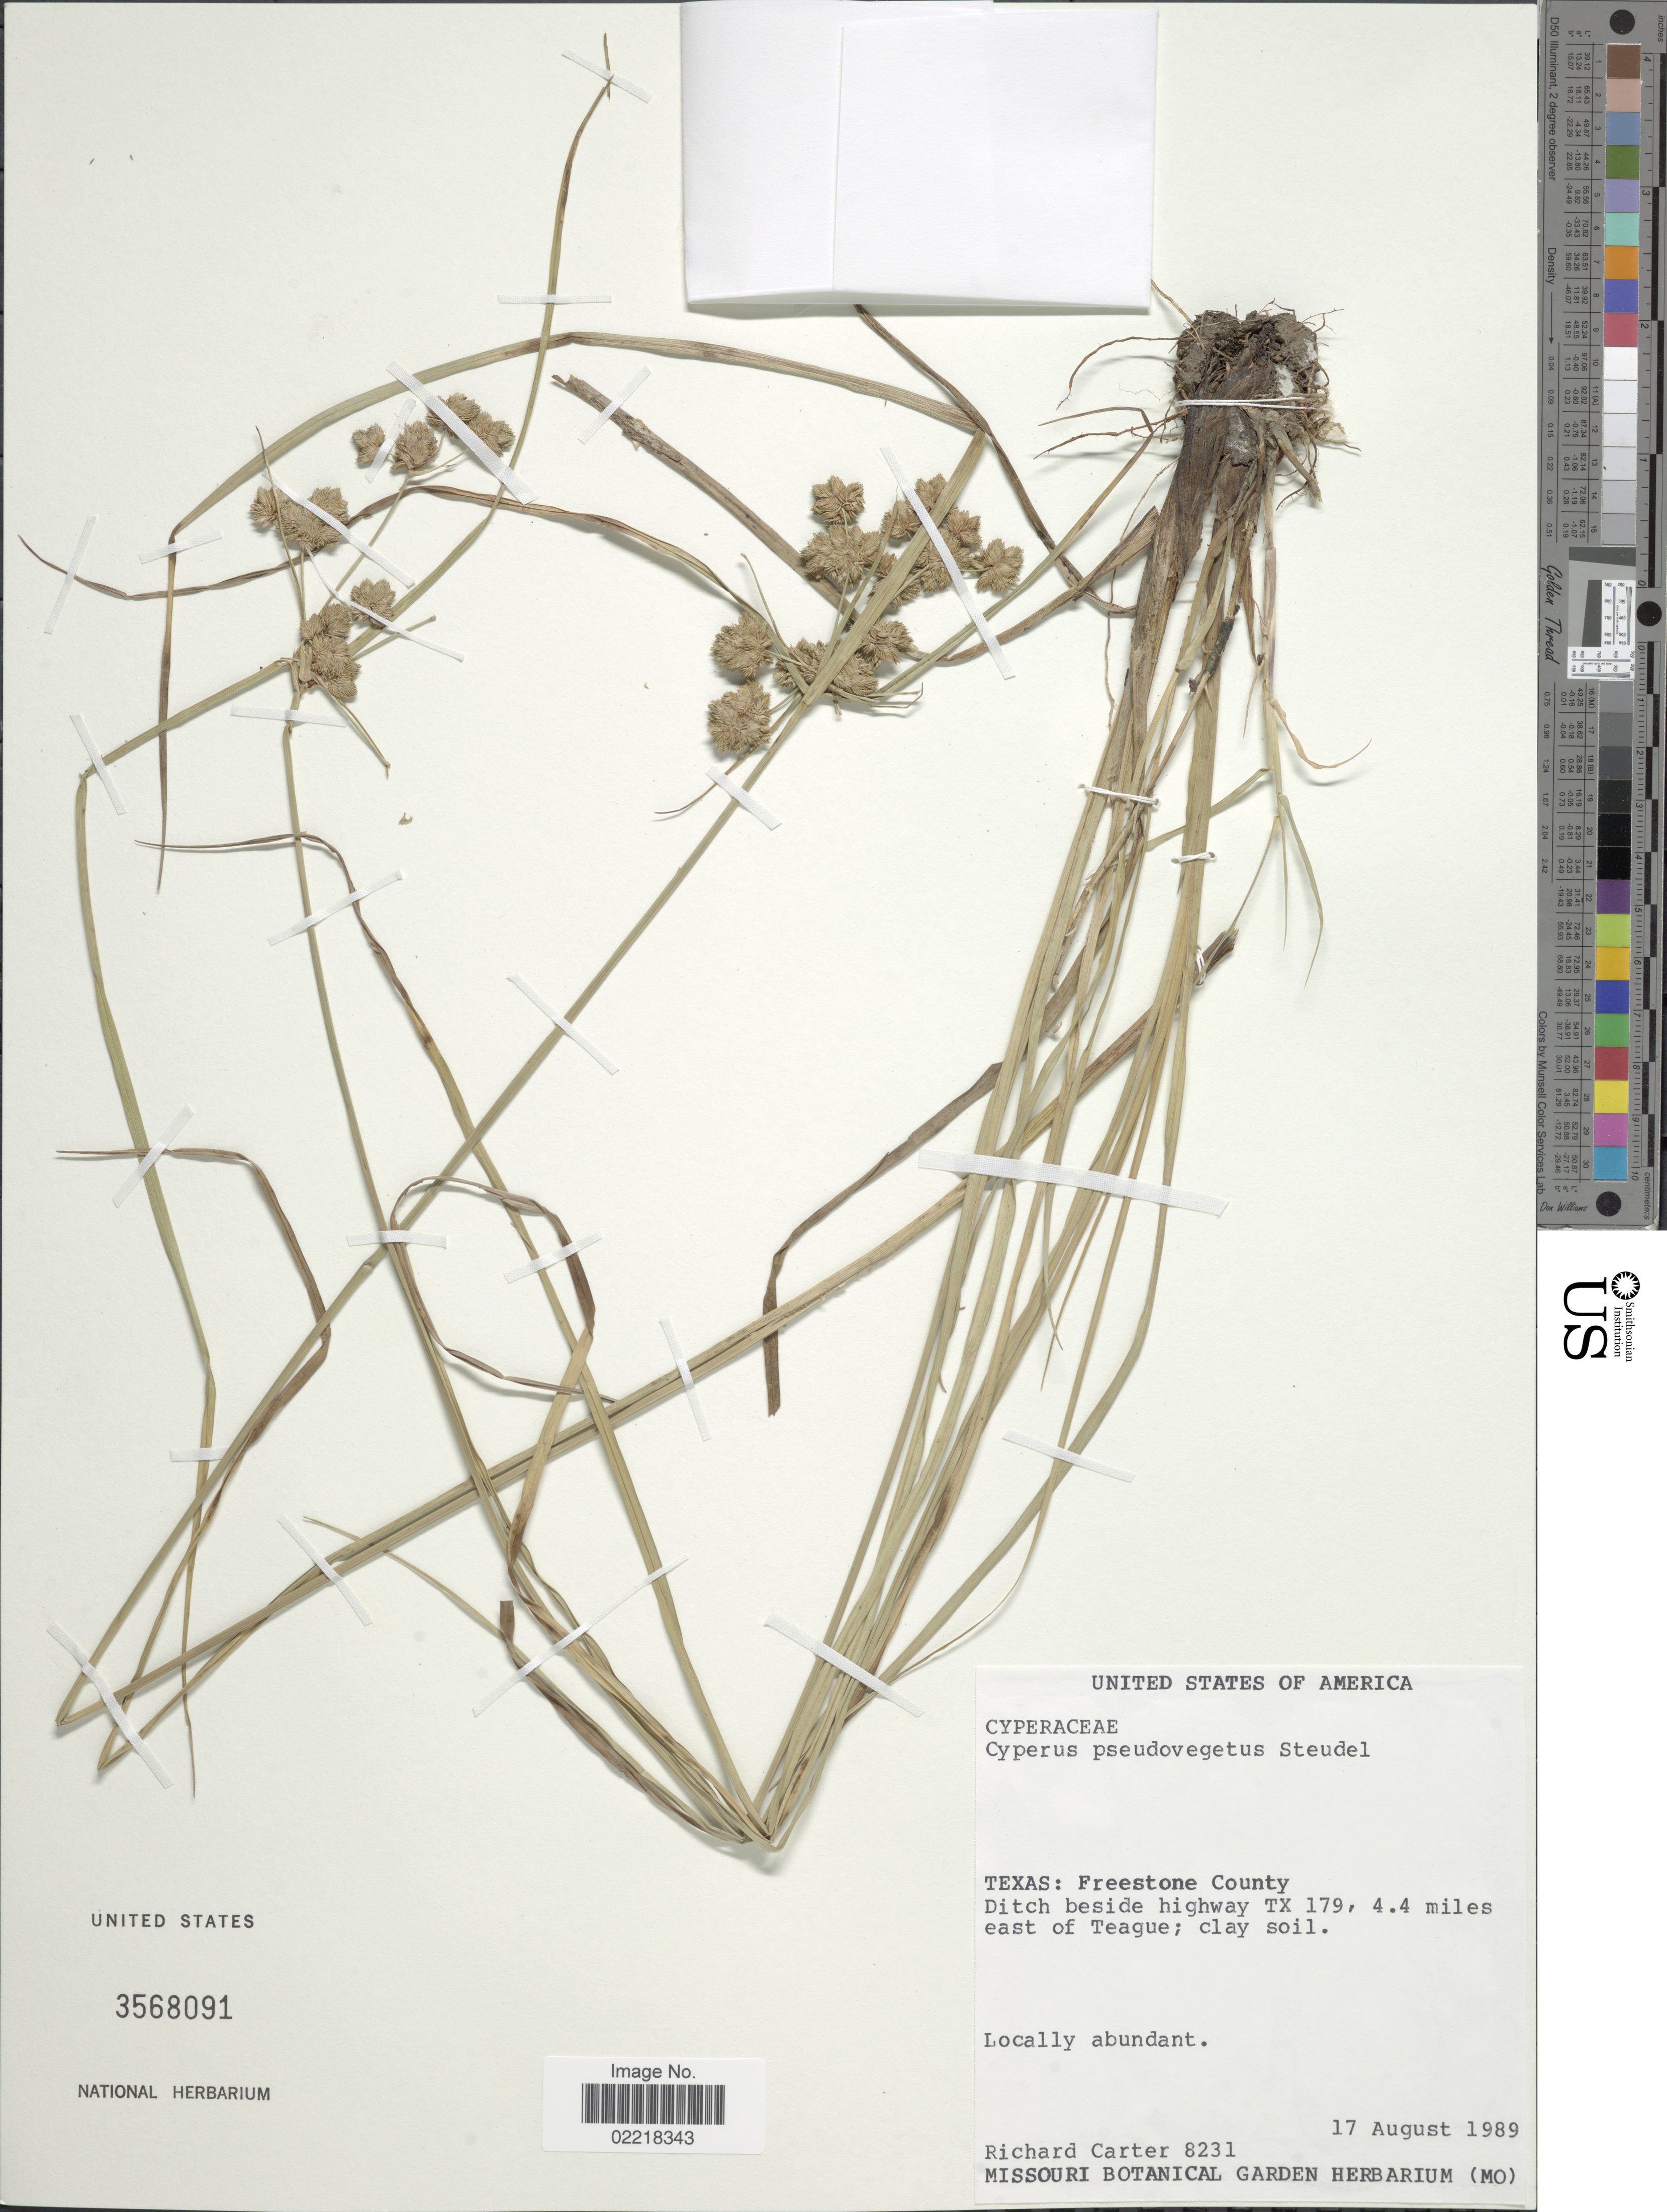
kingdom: Plantae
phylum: Tracheophyta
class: Liliopsida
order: Poales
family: Cyperaceae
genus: Cyperus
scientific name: Cyperus pseudovegetus Steud.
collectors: R. Carter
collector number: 8231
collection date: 1989-08-17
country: United States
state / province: Texas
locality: Freestone County, ditch beside highway TX 179, 4.4 miles east of Teague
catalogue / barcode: US 3568091